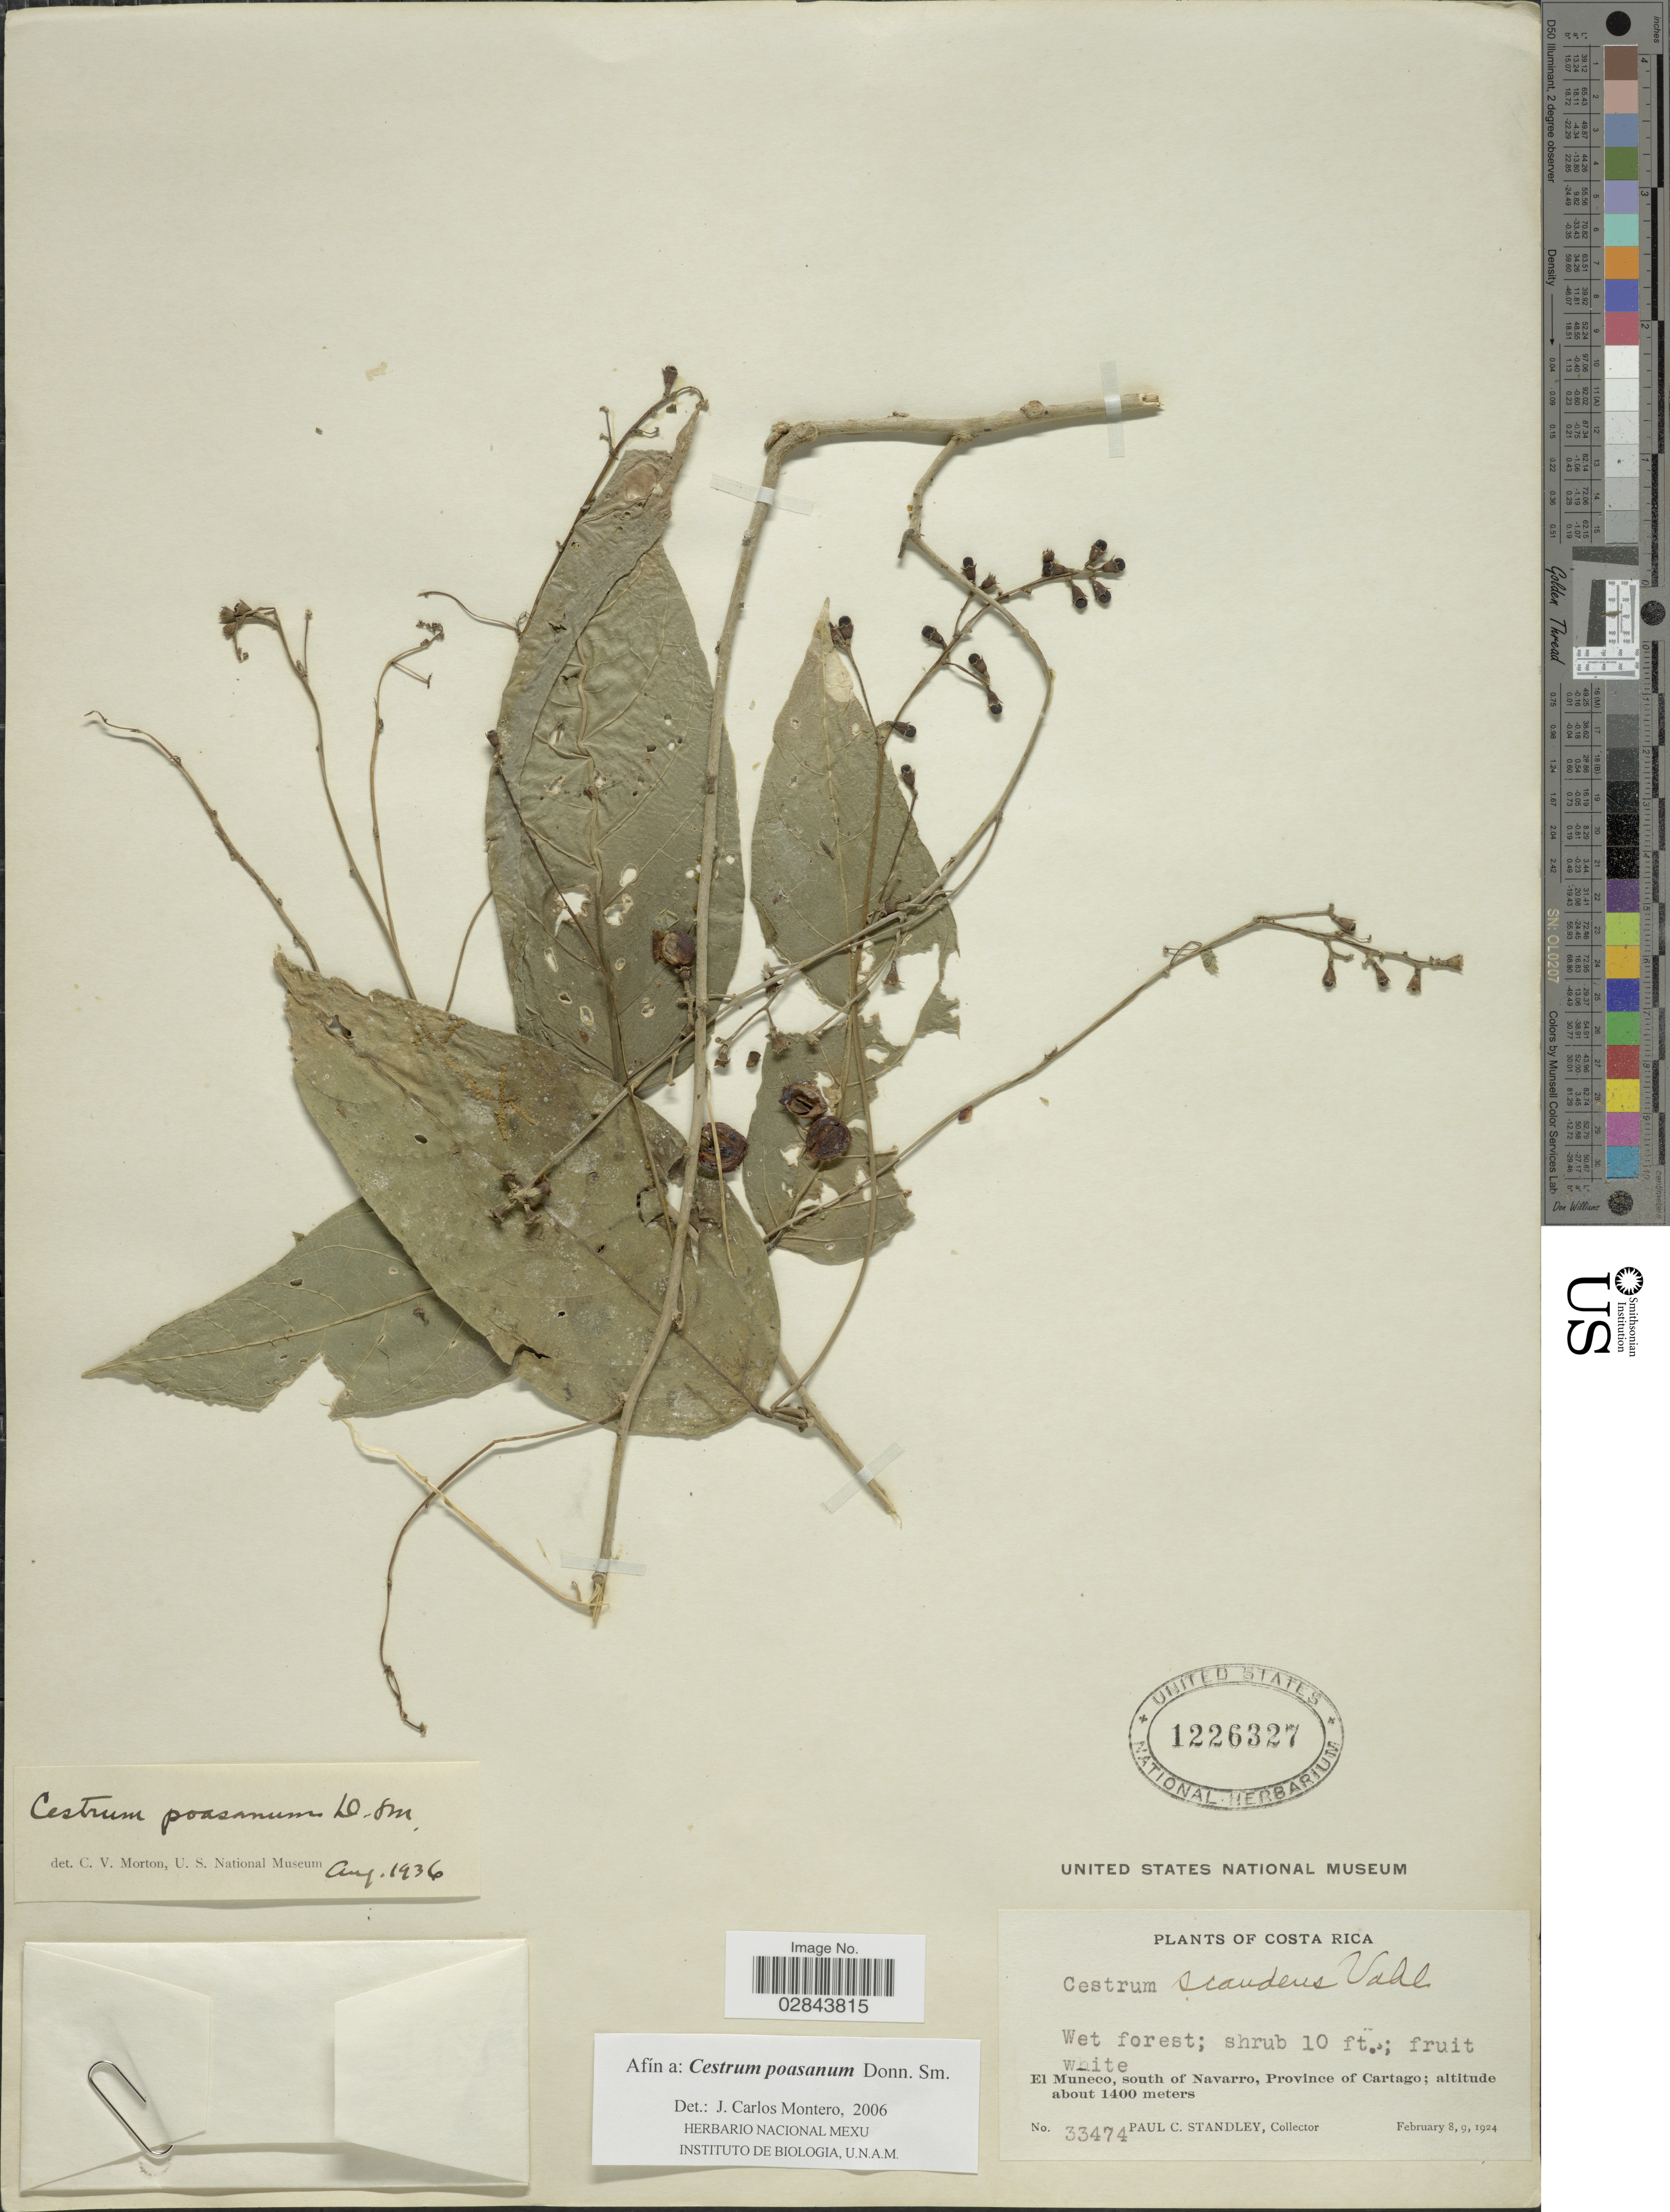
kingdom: Plantae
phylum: Tracheophyta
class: Magnoliopsida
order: Solanales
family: Solanaceae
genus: Cestrum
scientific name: Cestrum poasanum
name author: Donn. Sm.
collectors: P. C. Standley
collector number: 33474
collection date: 1924-02-08/1924-02-09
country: Costa Rica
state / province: Cartago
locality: El Muneco, south of Navarro, Province of Cartago.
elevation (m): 1400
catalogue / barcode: US 1226327